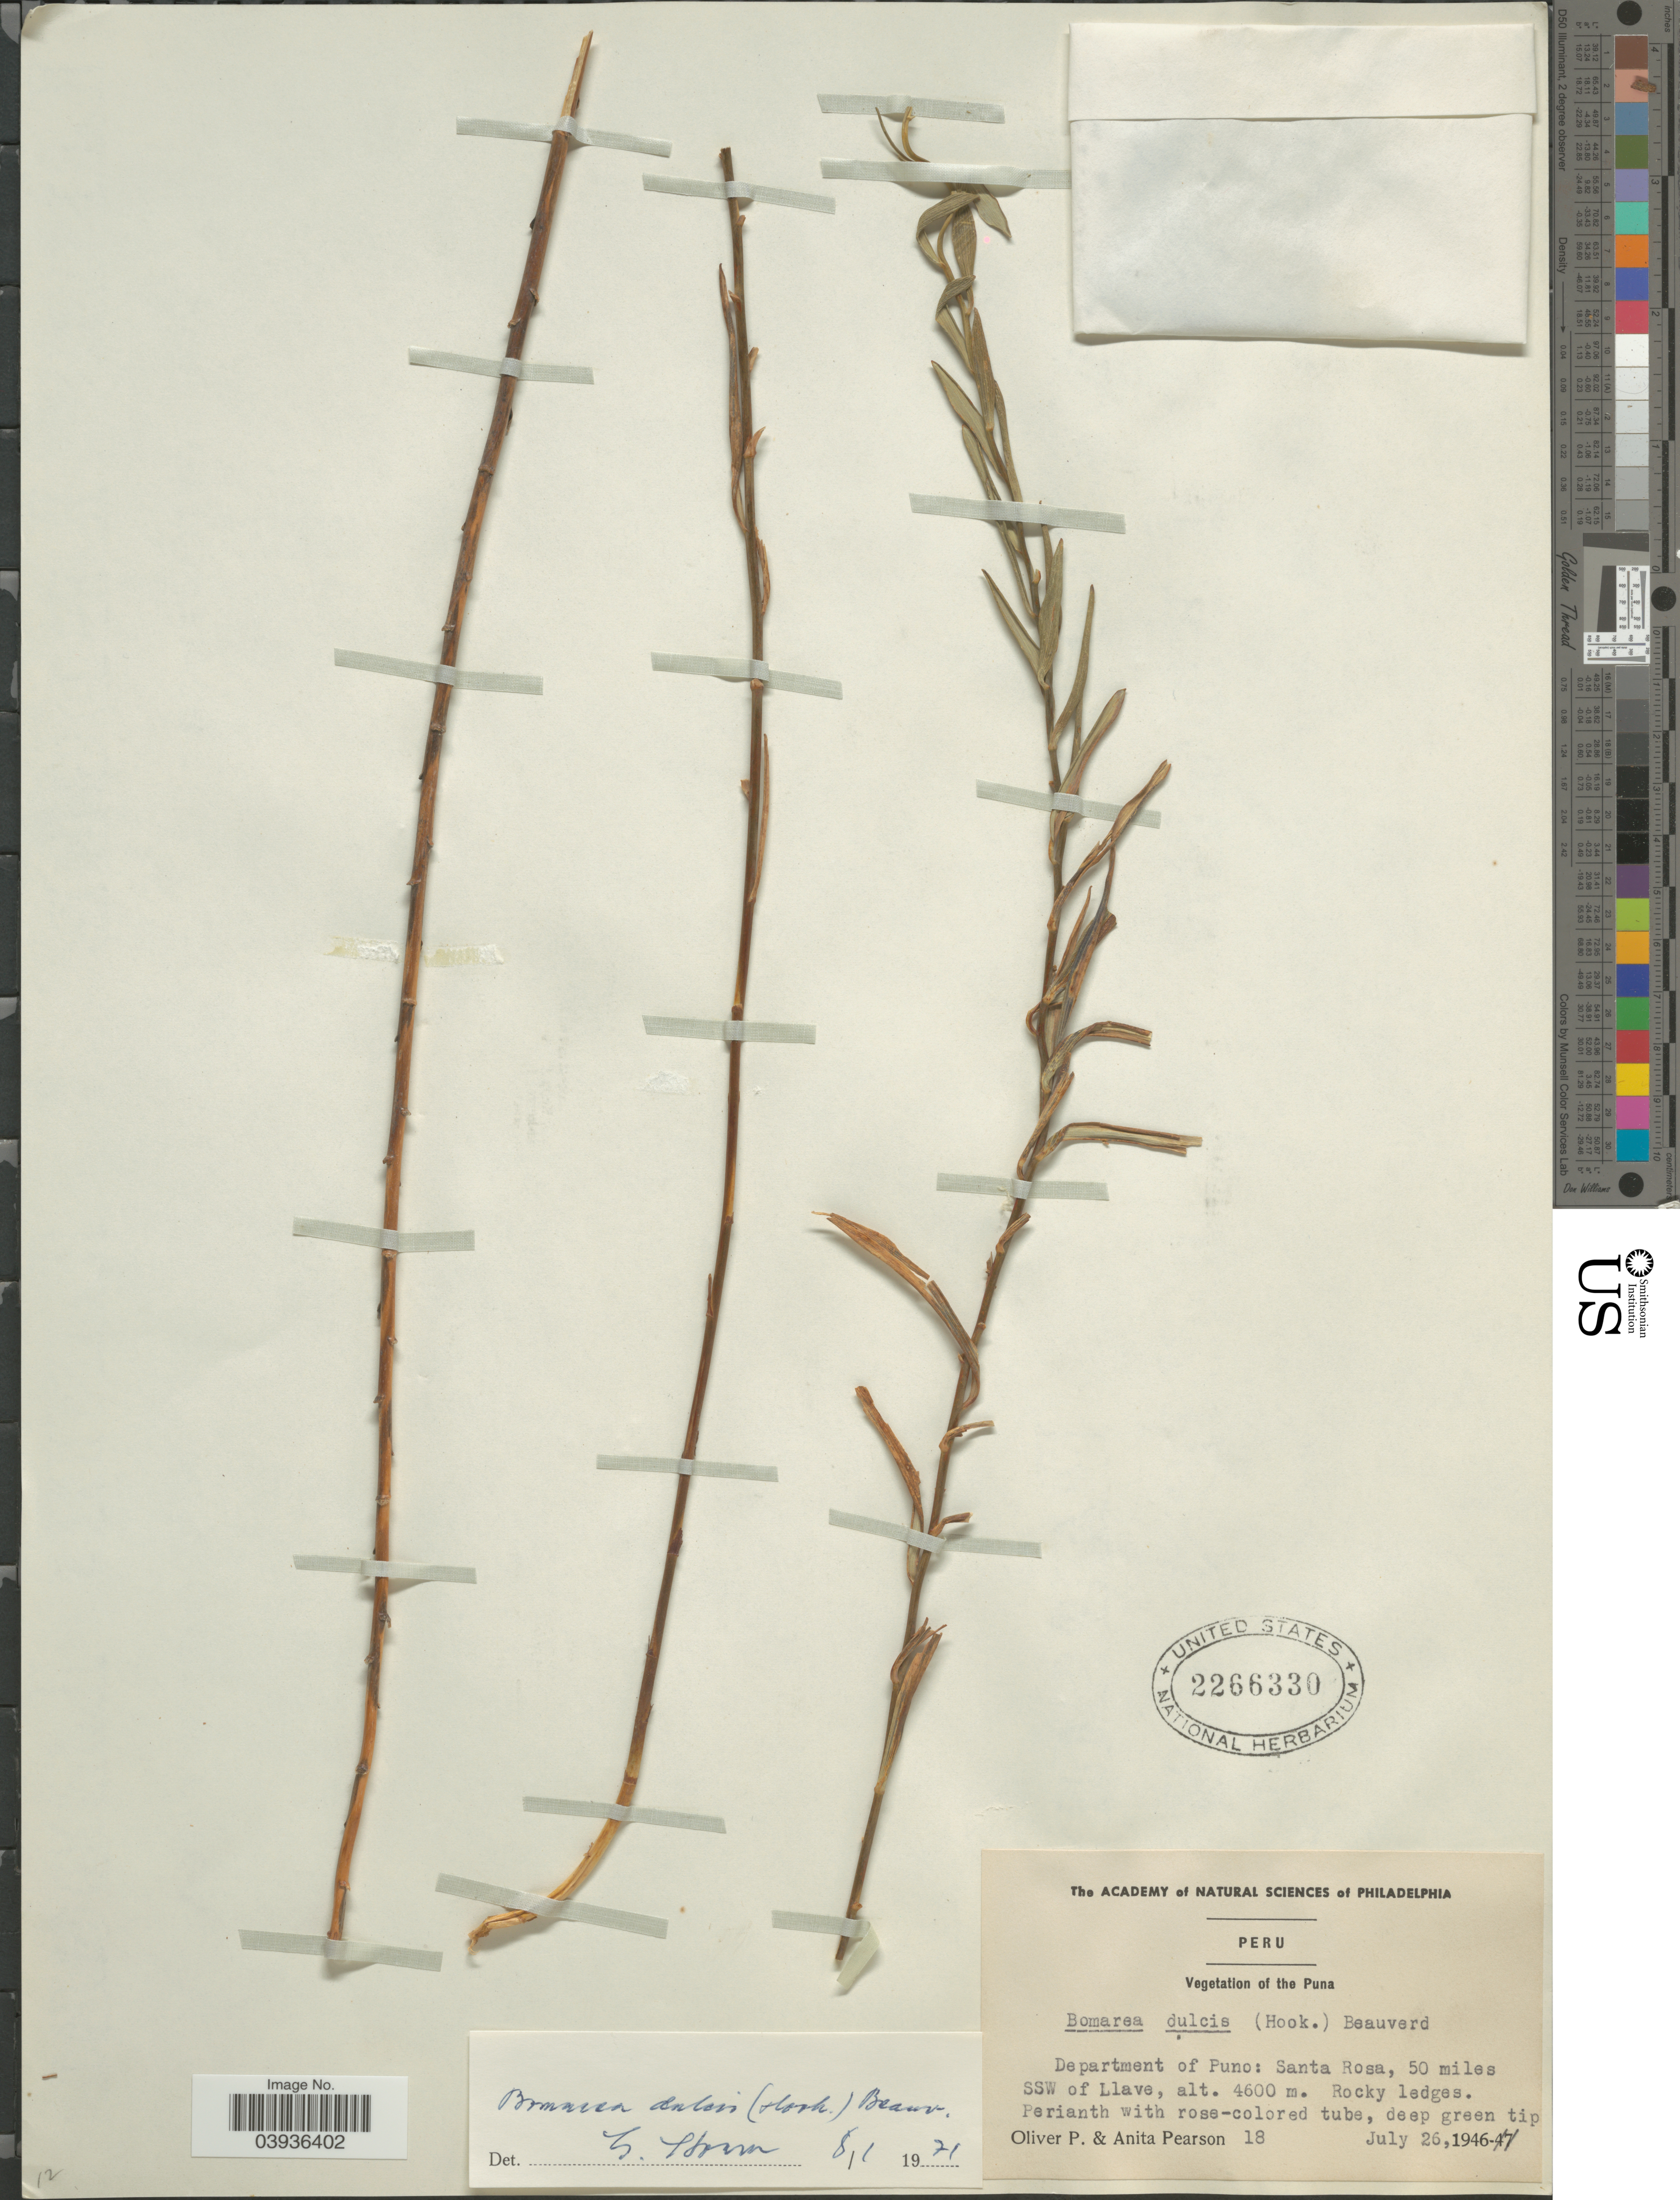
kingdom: Plantae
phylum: Tracheophyta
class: Liliopsida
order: Liliales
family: Alstroemeriaceae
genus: Bomarea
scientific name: Bomarea dulcis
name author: (Hook.) Beauverd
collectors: P. Oliver & A. Pearson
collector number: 18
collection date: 1946-07-26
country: Peru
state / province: Puno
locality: Vegetation of the Puna. Department of Puno: Santa Rosa, 50 miles SSW of Llave.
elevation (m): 4600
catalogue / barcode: US 2266330